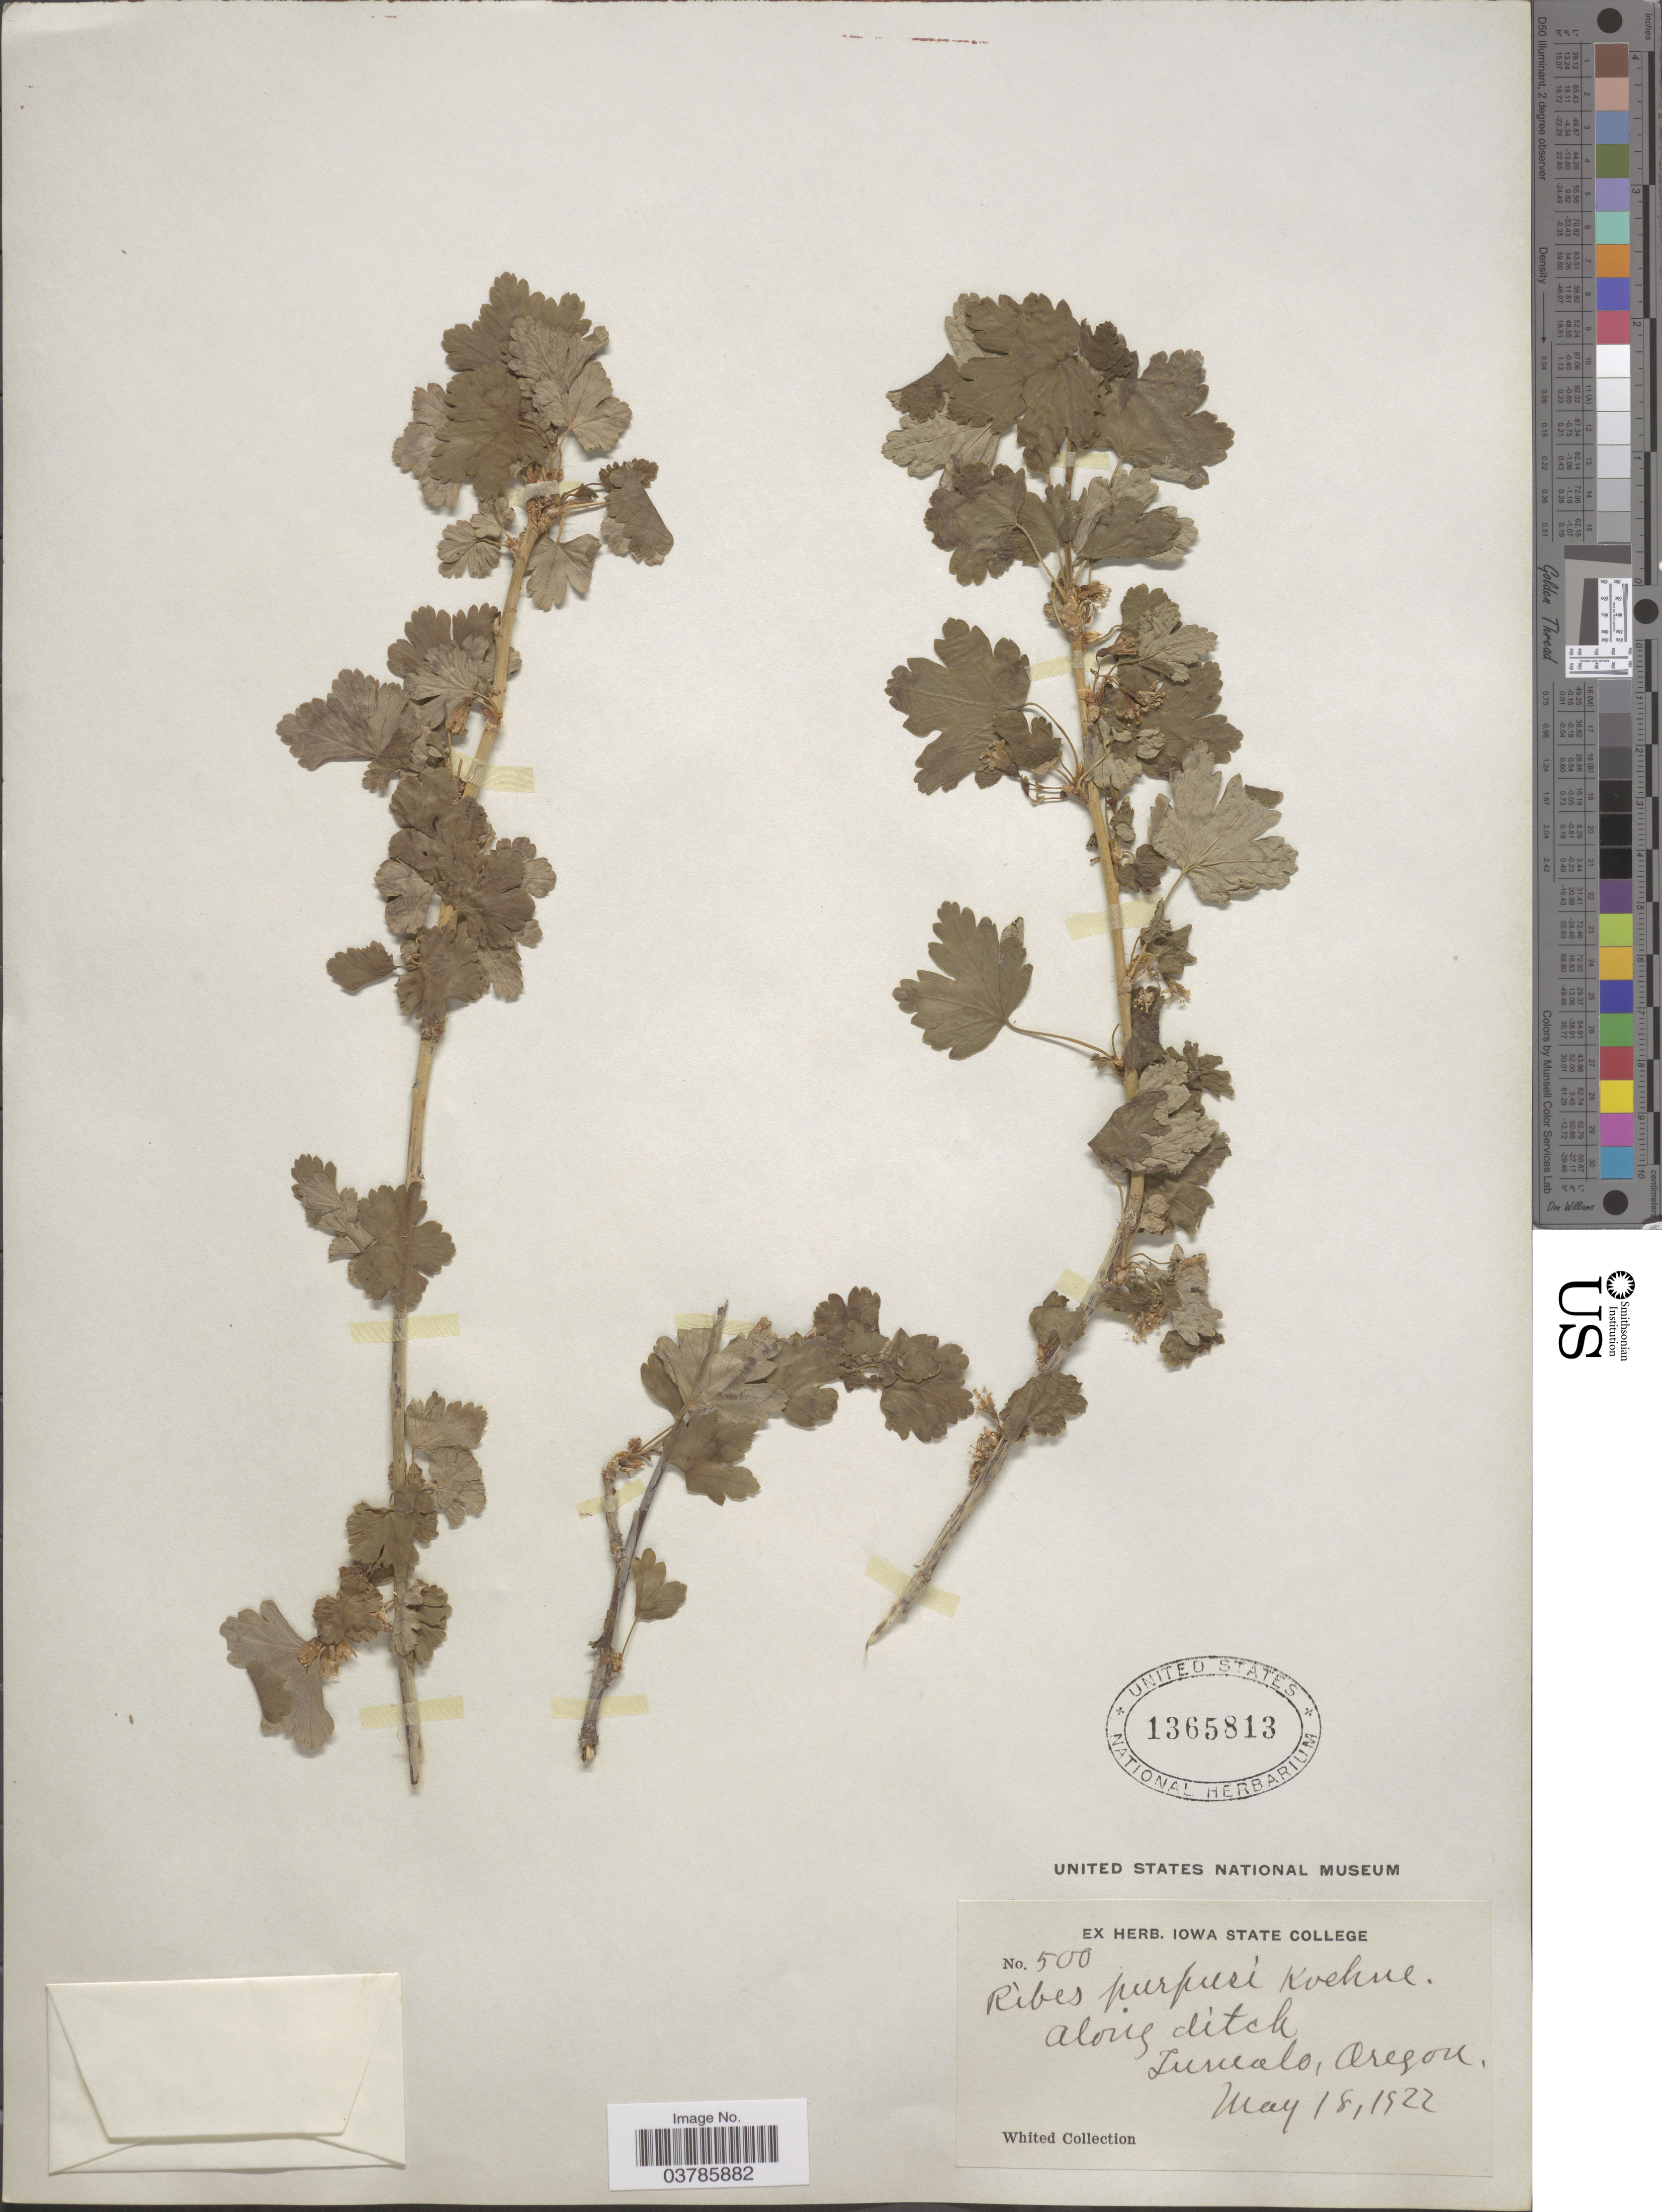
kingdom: Plantae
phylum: Tracheophyta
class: Magnoliopsida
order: Saxifragales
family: Grossulariaceae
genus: Ribes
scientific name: Ribes inerme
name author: Rydb.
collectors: ex herb. Iowa State College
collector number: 500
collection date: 1922-05-18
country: United States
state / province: Oregon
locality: Along ditch. Turualo*.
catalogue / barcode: US 1365813